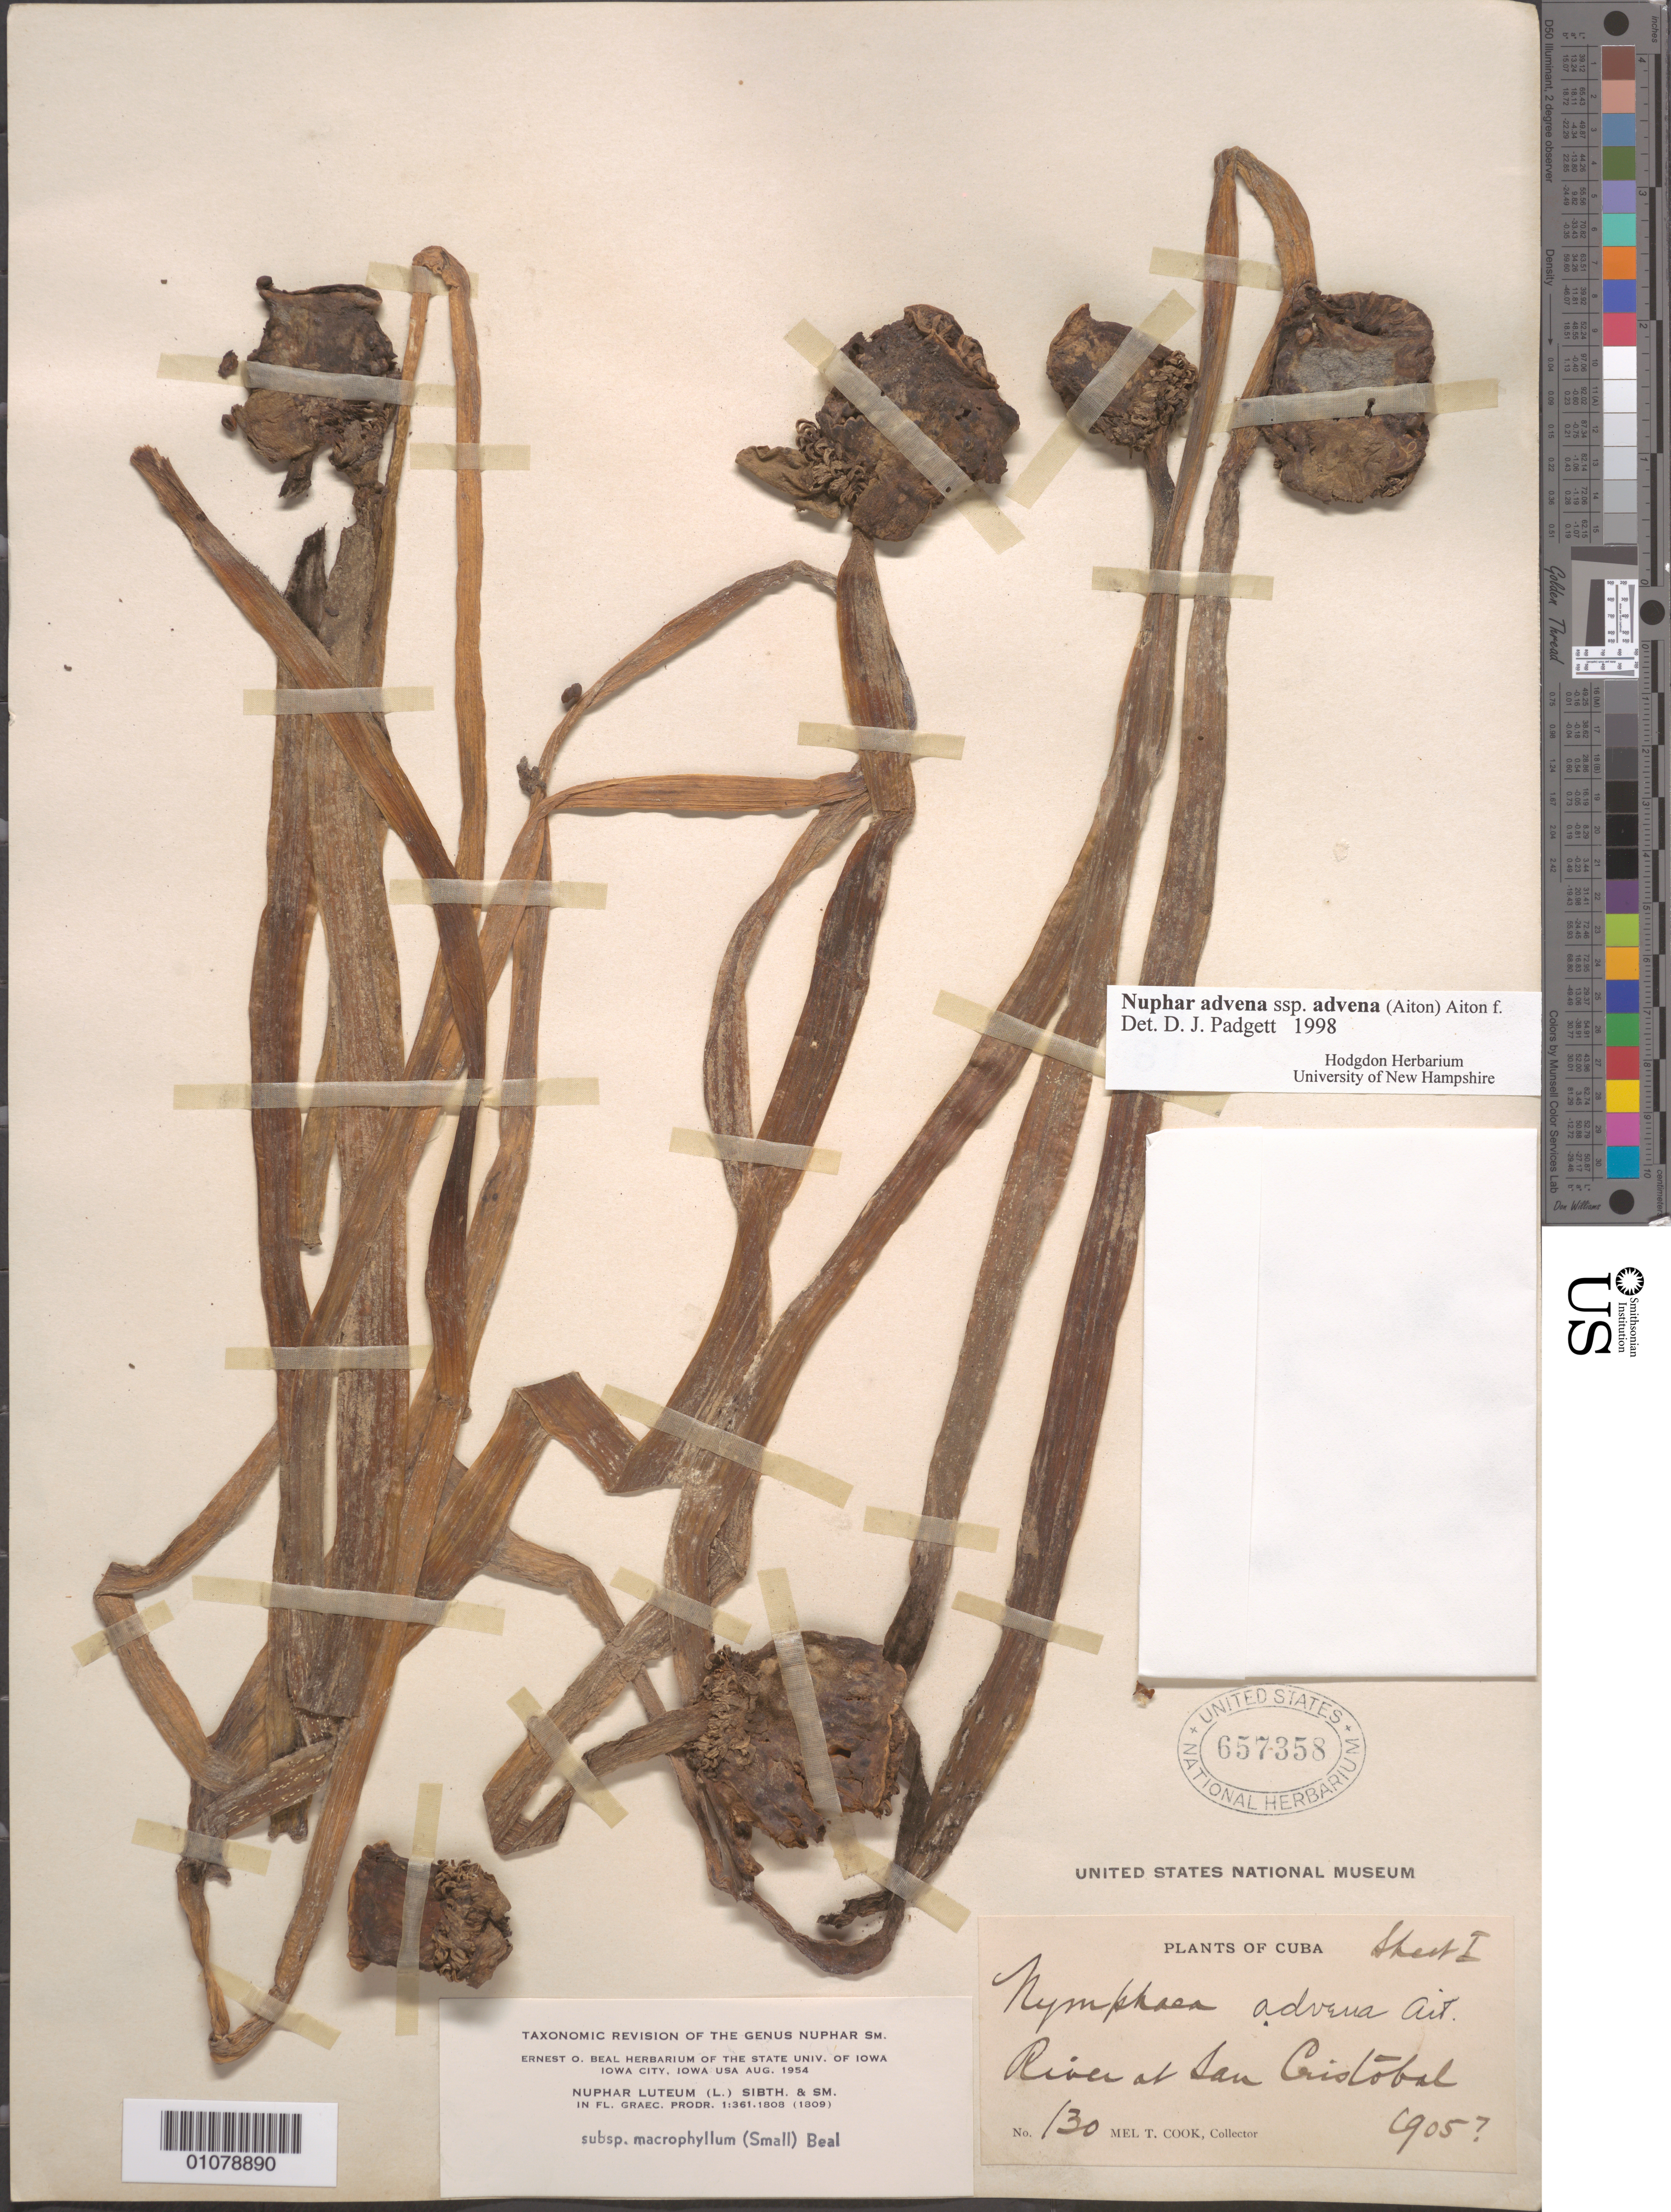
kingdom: Plantae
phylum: Tracheophyta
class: Magnoliopsida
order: Nymphaeales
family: Nymphaeaceae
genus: Nuphar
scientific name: Nuphar advena subsp. advena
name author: (Aiton) W.T. Aiton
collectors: M. T. Cook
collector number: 130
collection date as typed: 1905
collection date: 1905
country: Cuba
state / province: Pinar del Rio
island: Cuba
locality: At San Cristobal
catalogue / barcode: US 657358